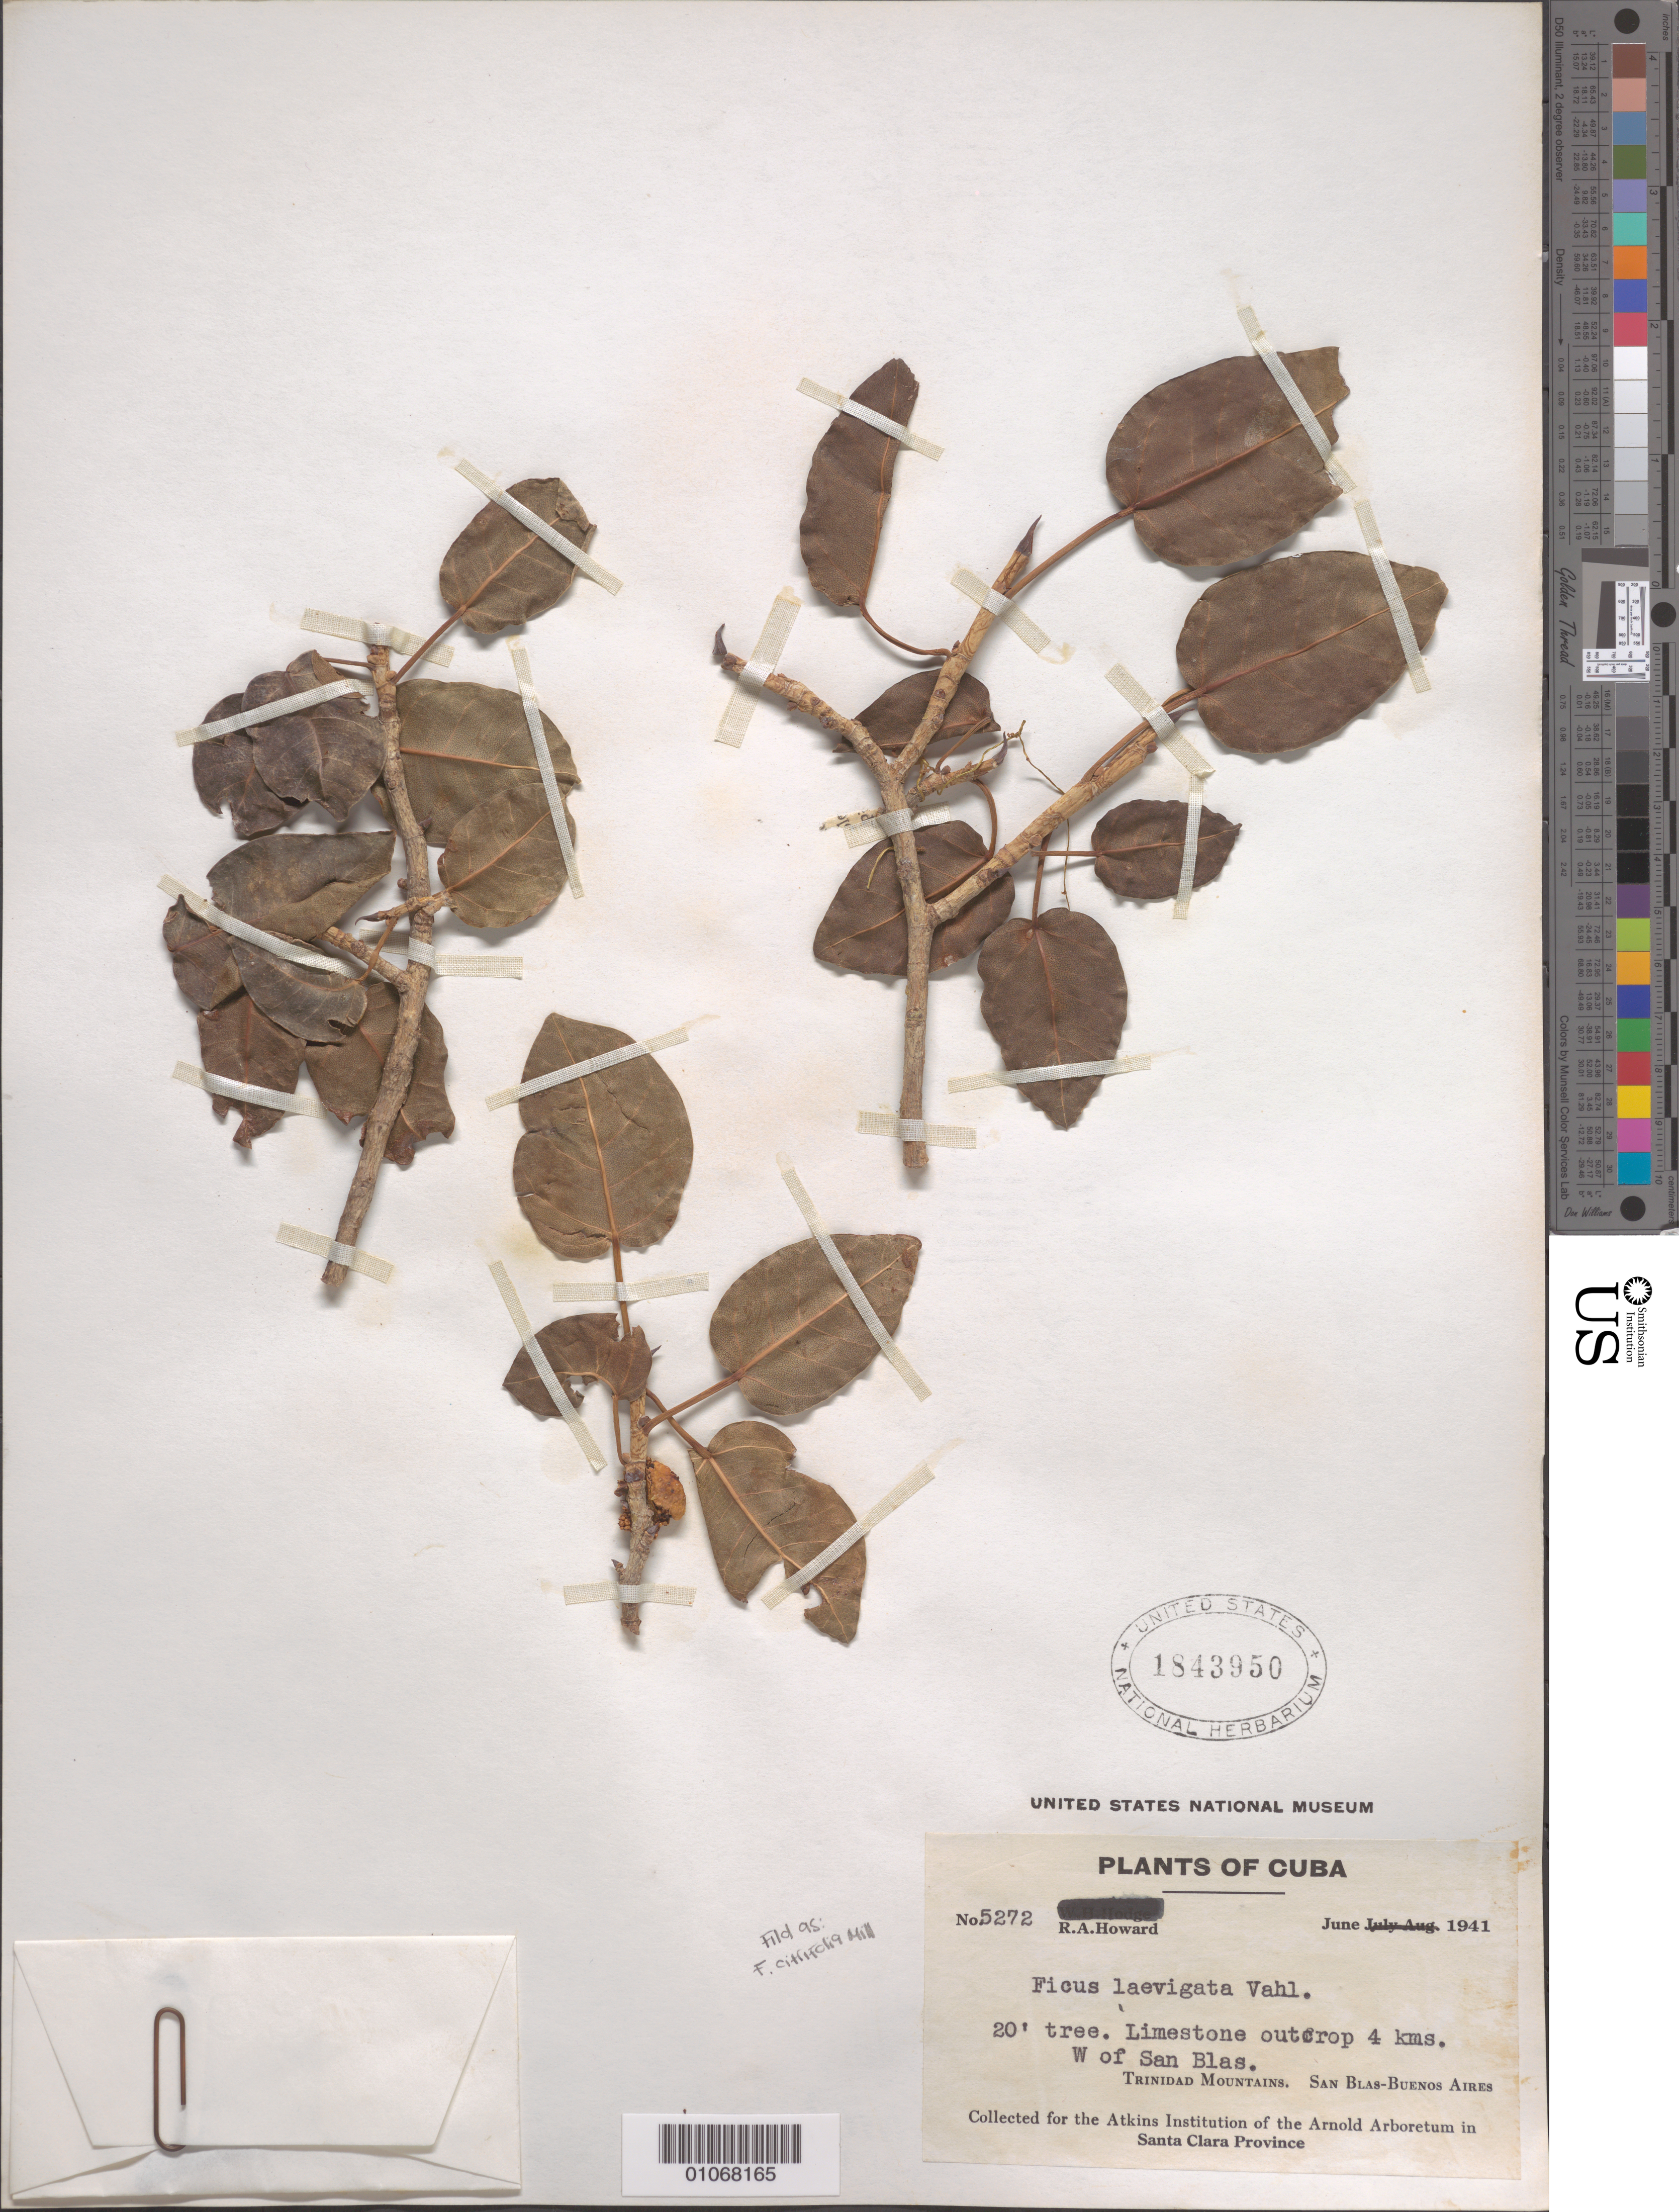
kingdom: Plantae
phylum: Tracheophyta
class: Magnoliopsida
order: Rosales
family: Moraceae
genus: Ficus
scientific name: Ficus citrifolia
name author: Mill.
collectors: R. A. Howard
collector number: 5272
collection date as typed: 01 Jun 1941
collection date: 1941-06-01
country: Cuba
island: Cuba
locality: Trinidad Mountains, San Blas- Buenos Aires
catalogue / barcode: US 1843950